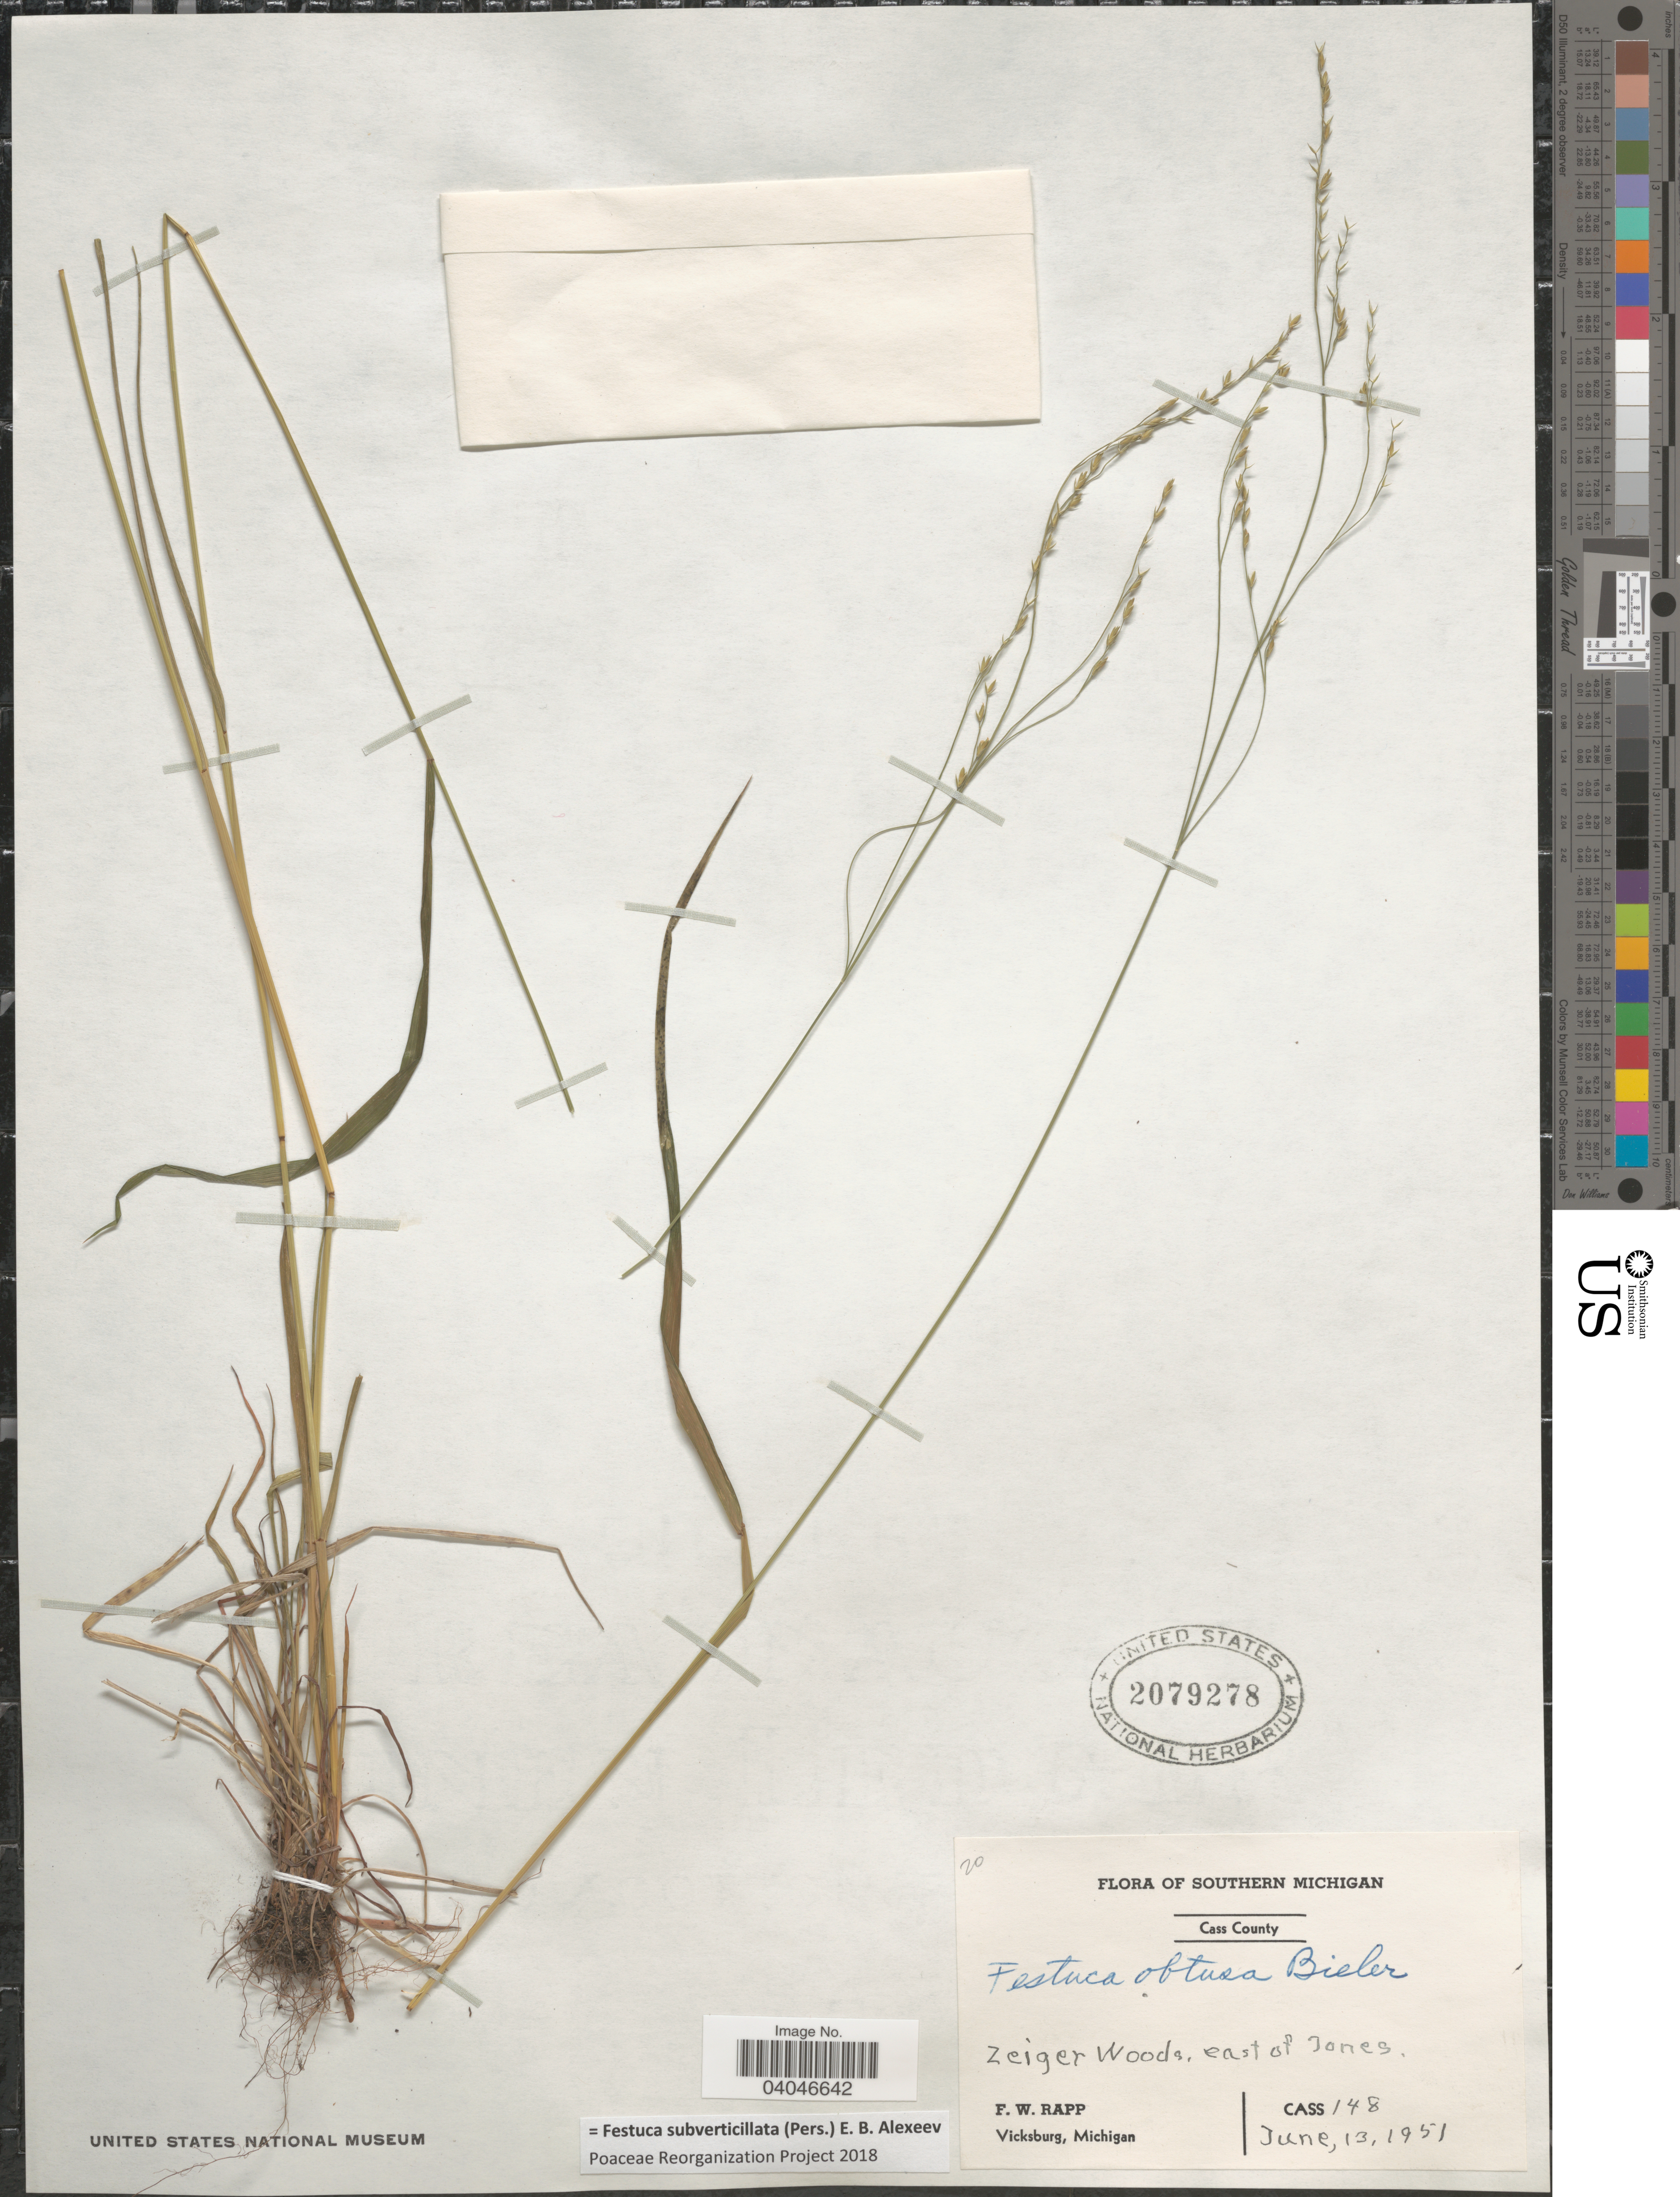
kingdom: Plantae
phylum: Tracheophyta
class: Liliopsida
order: Poales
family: Poaceae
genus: Festuca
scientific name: Festuca subverticillata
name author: (Pers.) E.B. Alexeev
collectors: F. Rapp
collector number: CASS148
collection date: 1951-06-13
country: United States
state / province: Michigan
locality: Southern Michigan. Cass County. Zeiger Woods, east of Jones.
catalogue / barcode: US 2079278